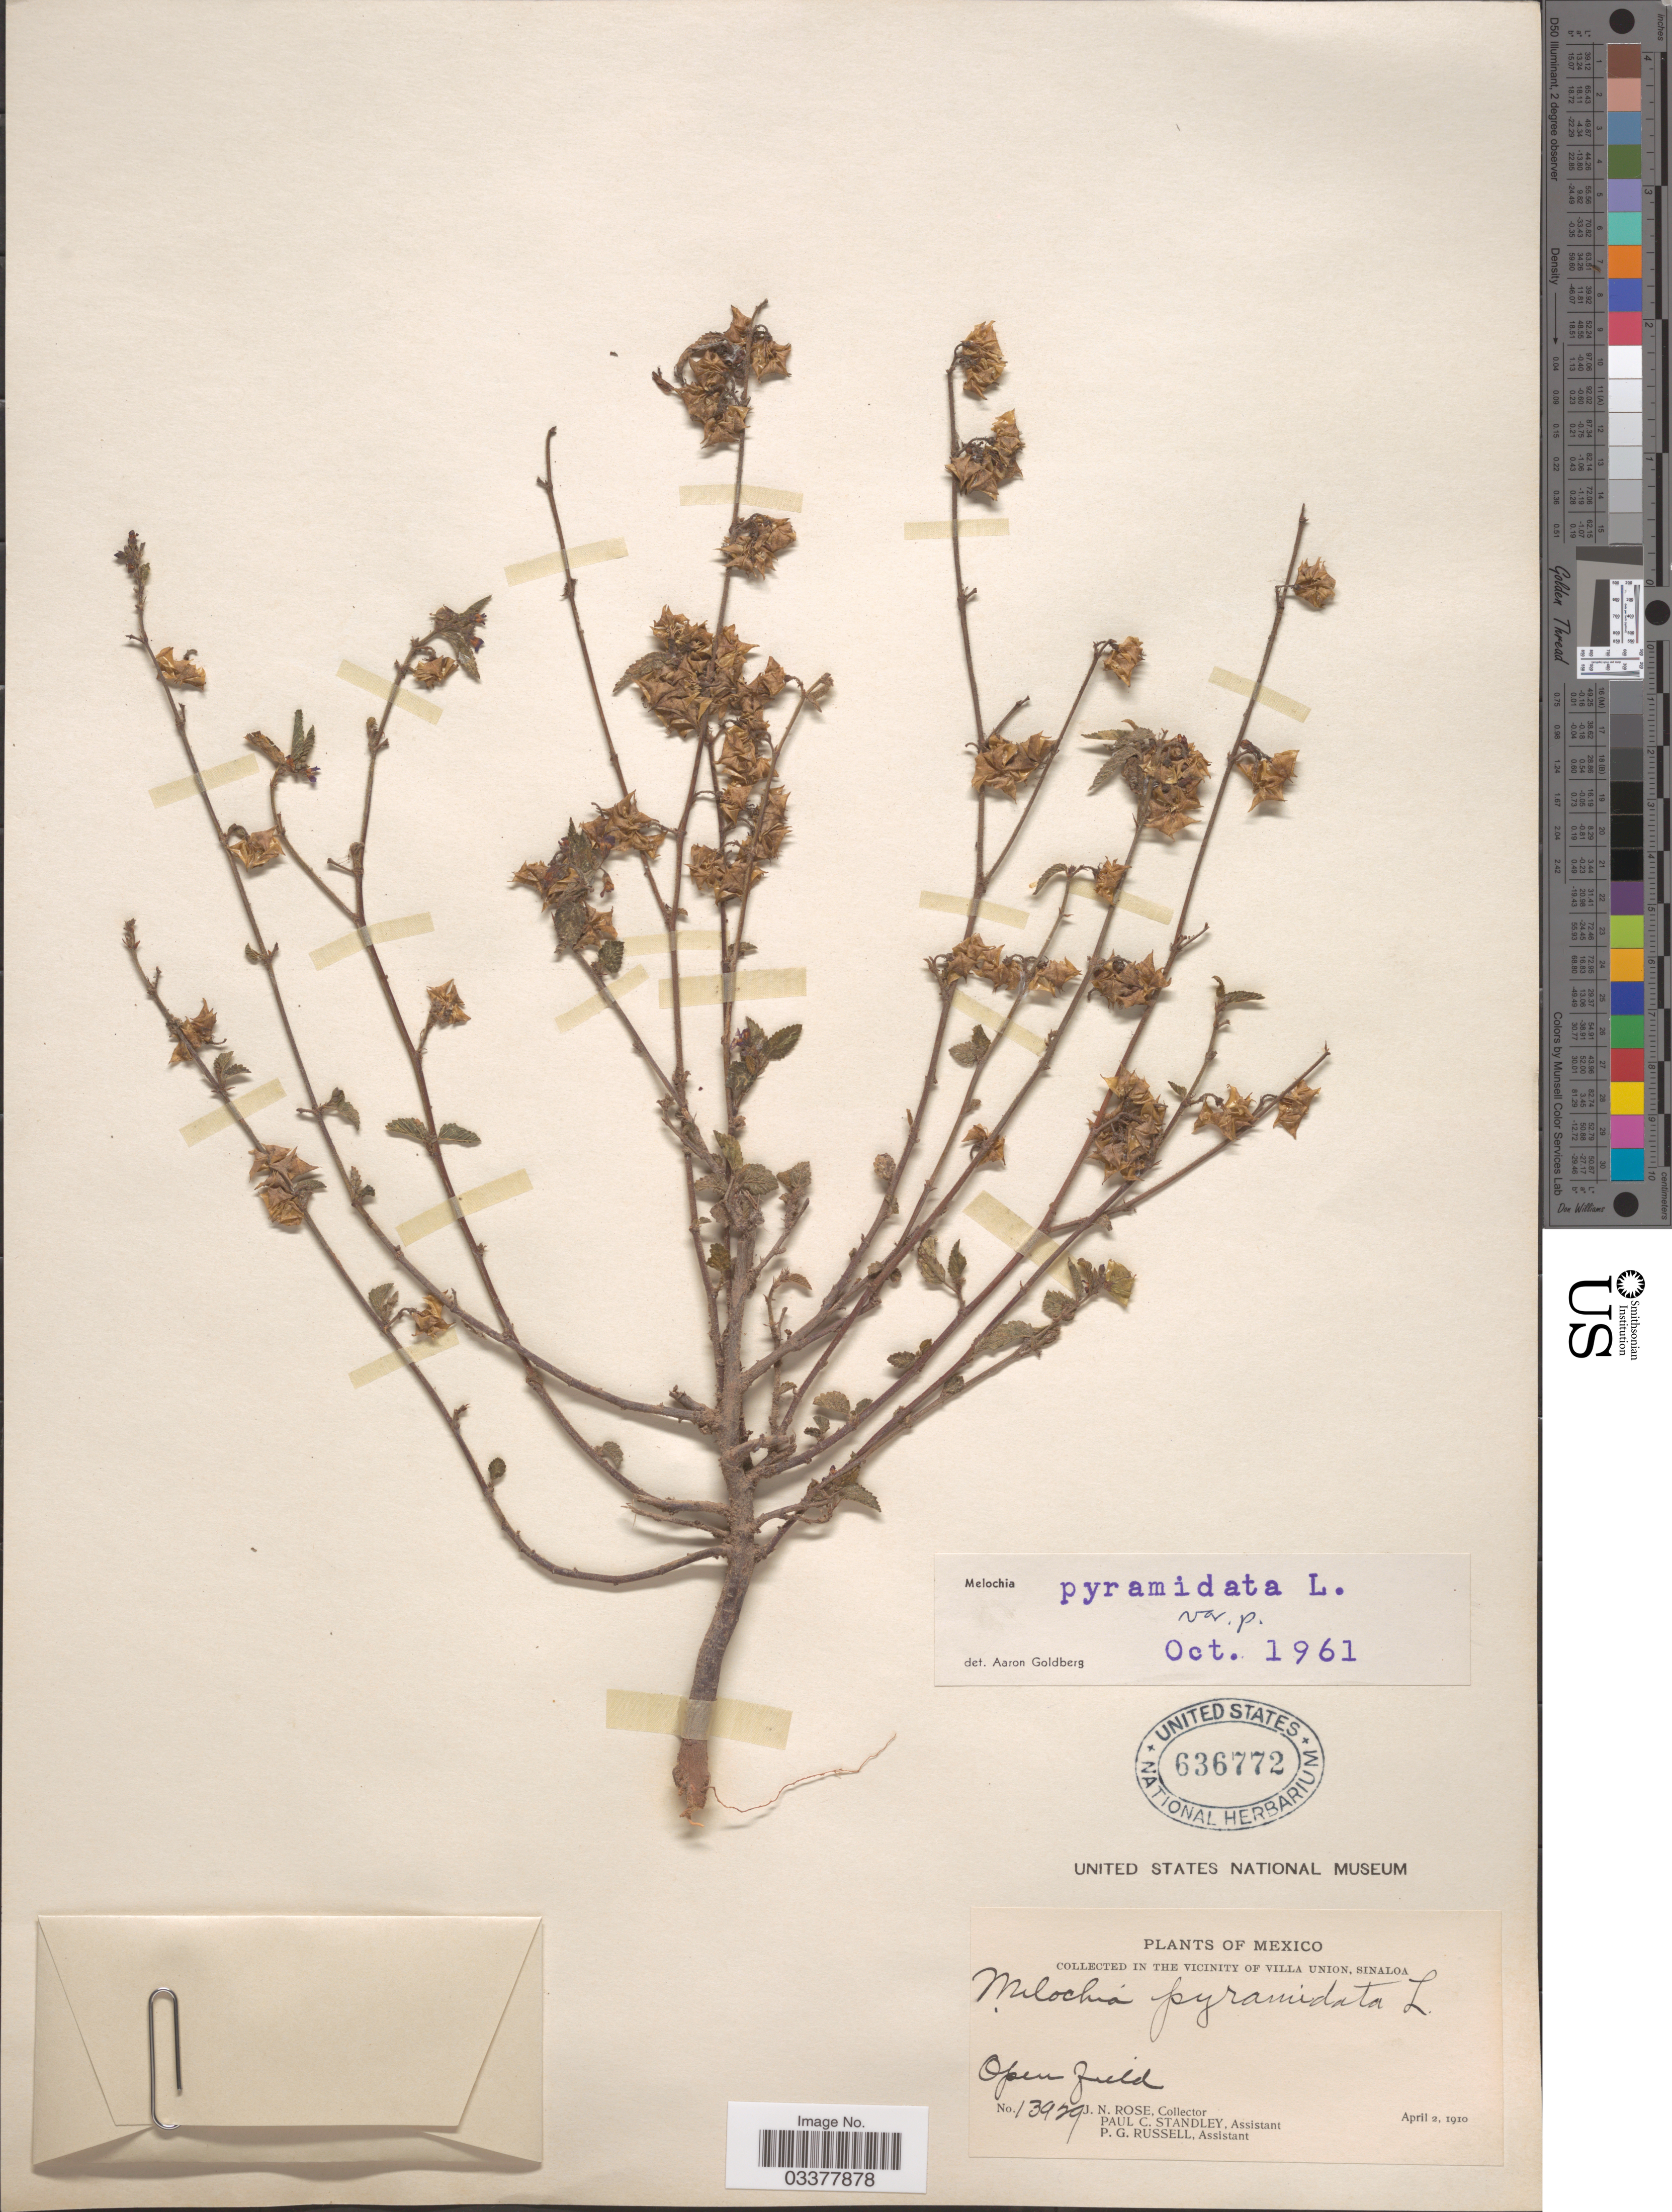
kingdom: Plantae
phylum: Tracheophyta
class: Magnoliopsida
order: Malvales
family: Malvaceae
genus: Melochia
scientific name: Melochia pyramidata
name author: L.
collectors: J. N. Rose, P. C. Standley & P. G. Russell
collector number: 13929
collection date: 1910-04-02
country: Mexico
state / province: Sinaloa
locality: In the vicinity of Villa Union.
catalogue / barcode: US 636772